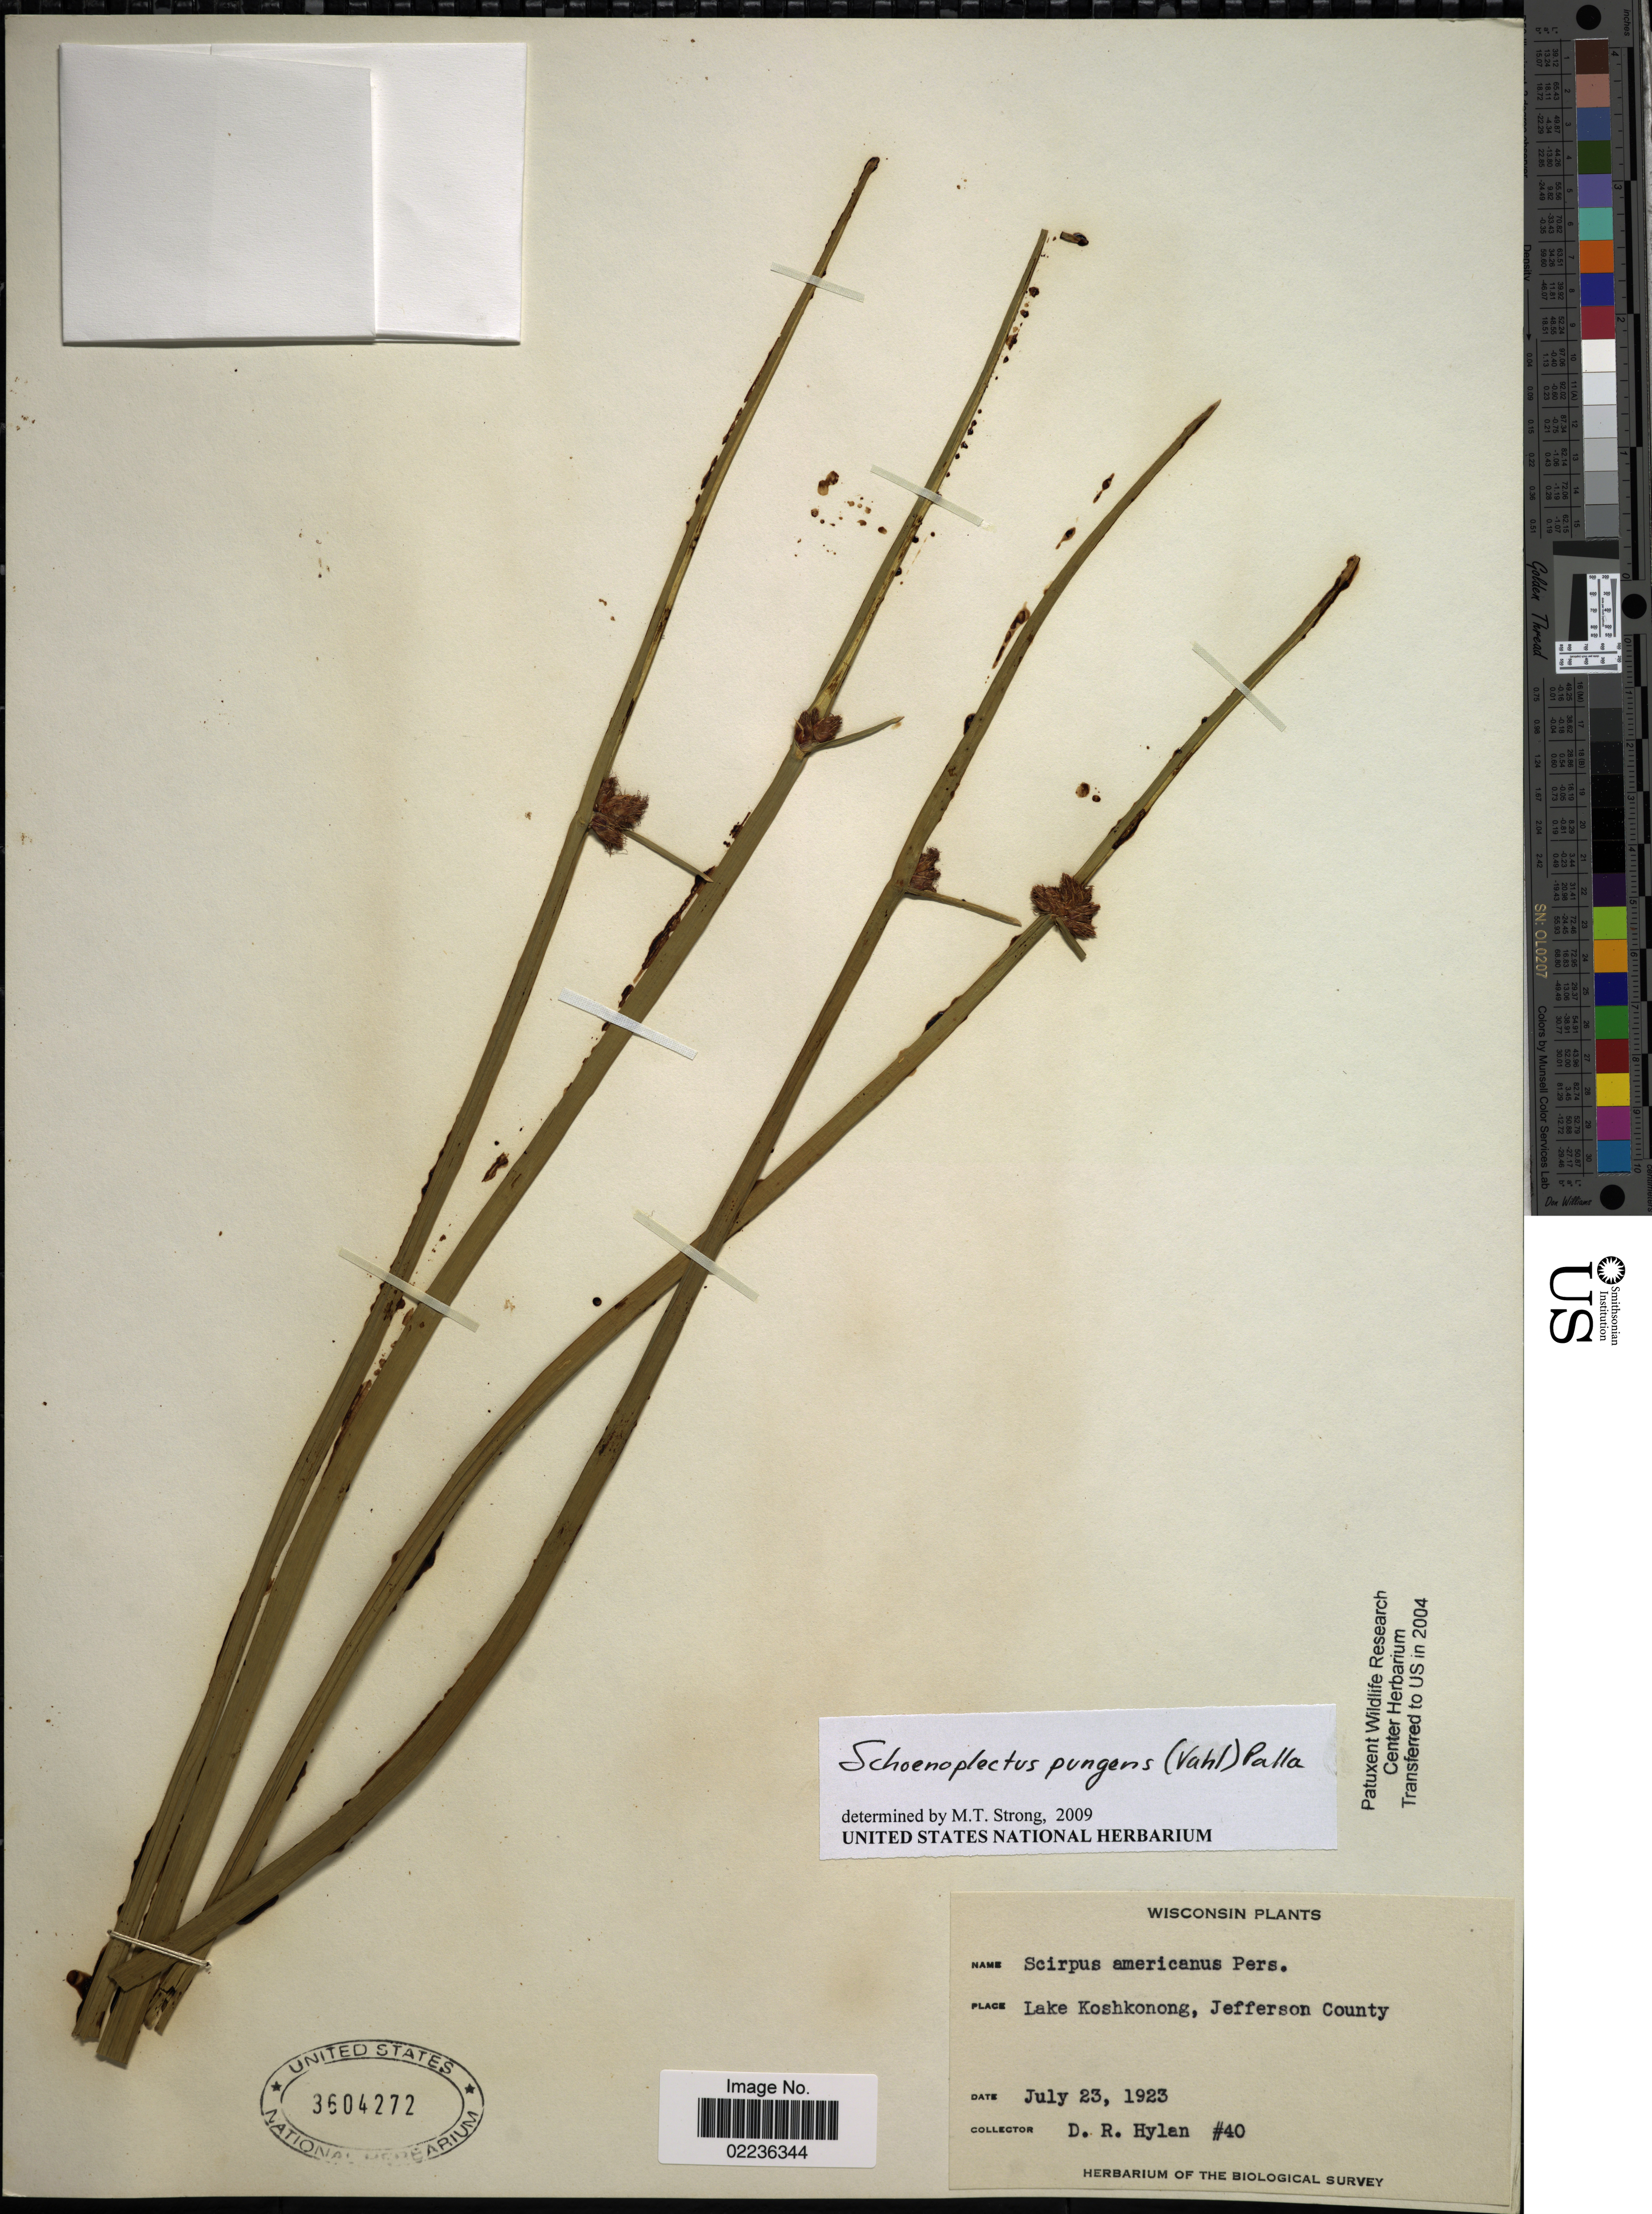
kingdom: Plantae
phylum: Tracheophyta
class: Liliopsida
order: Poales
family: Cyperaceae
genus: Schoenoplectus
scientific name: Schoenoplectus pungens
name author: (Vahl) Palla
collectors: D. Hylan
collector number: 40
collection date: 1923-07-23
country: United States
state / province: Wisconsin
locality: Lake Koshkonong, Jefferson County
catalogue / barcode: US 3604272